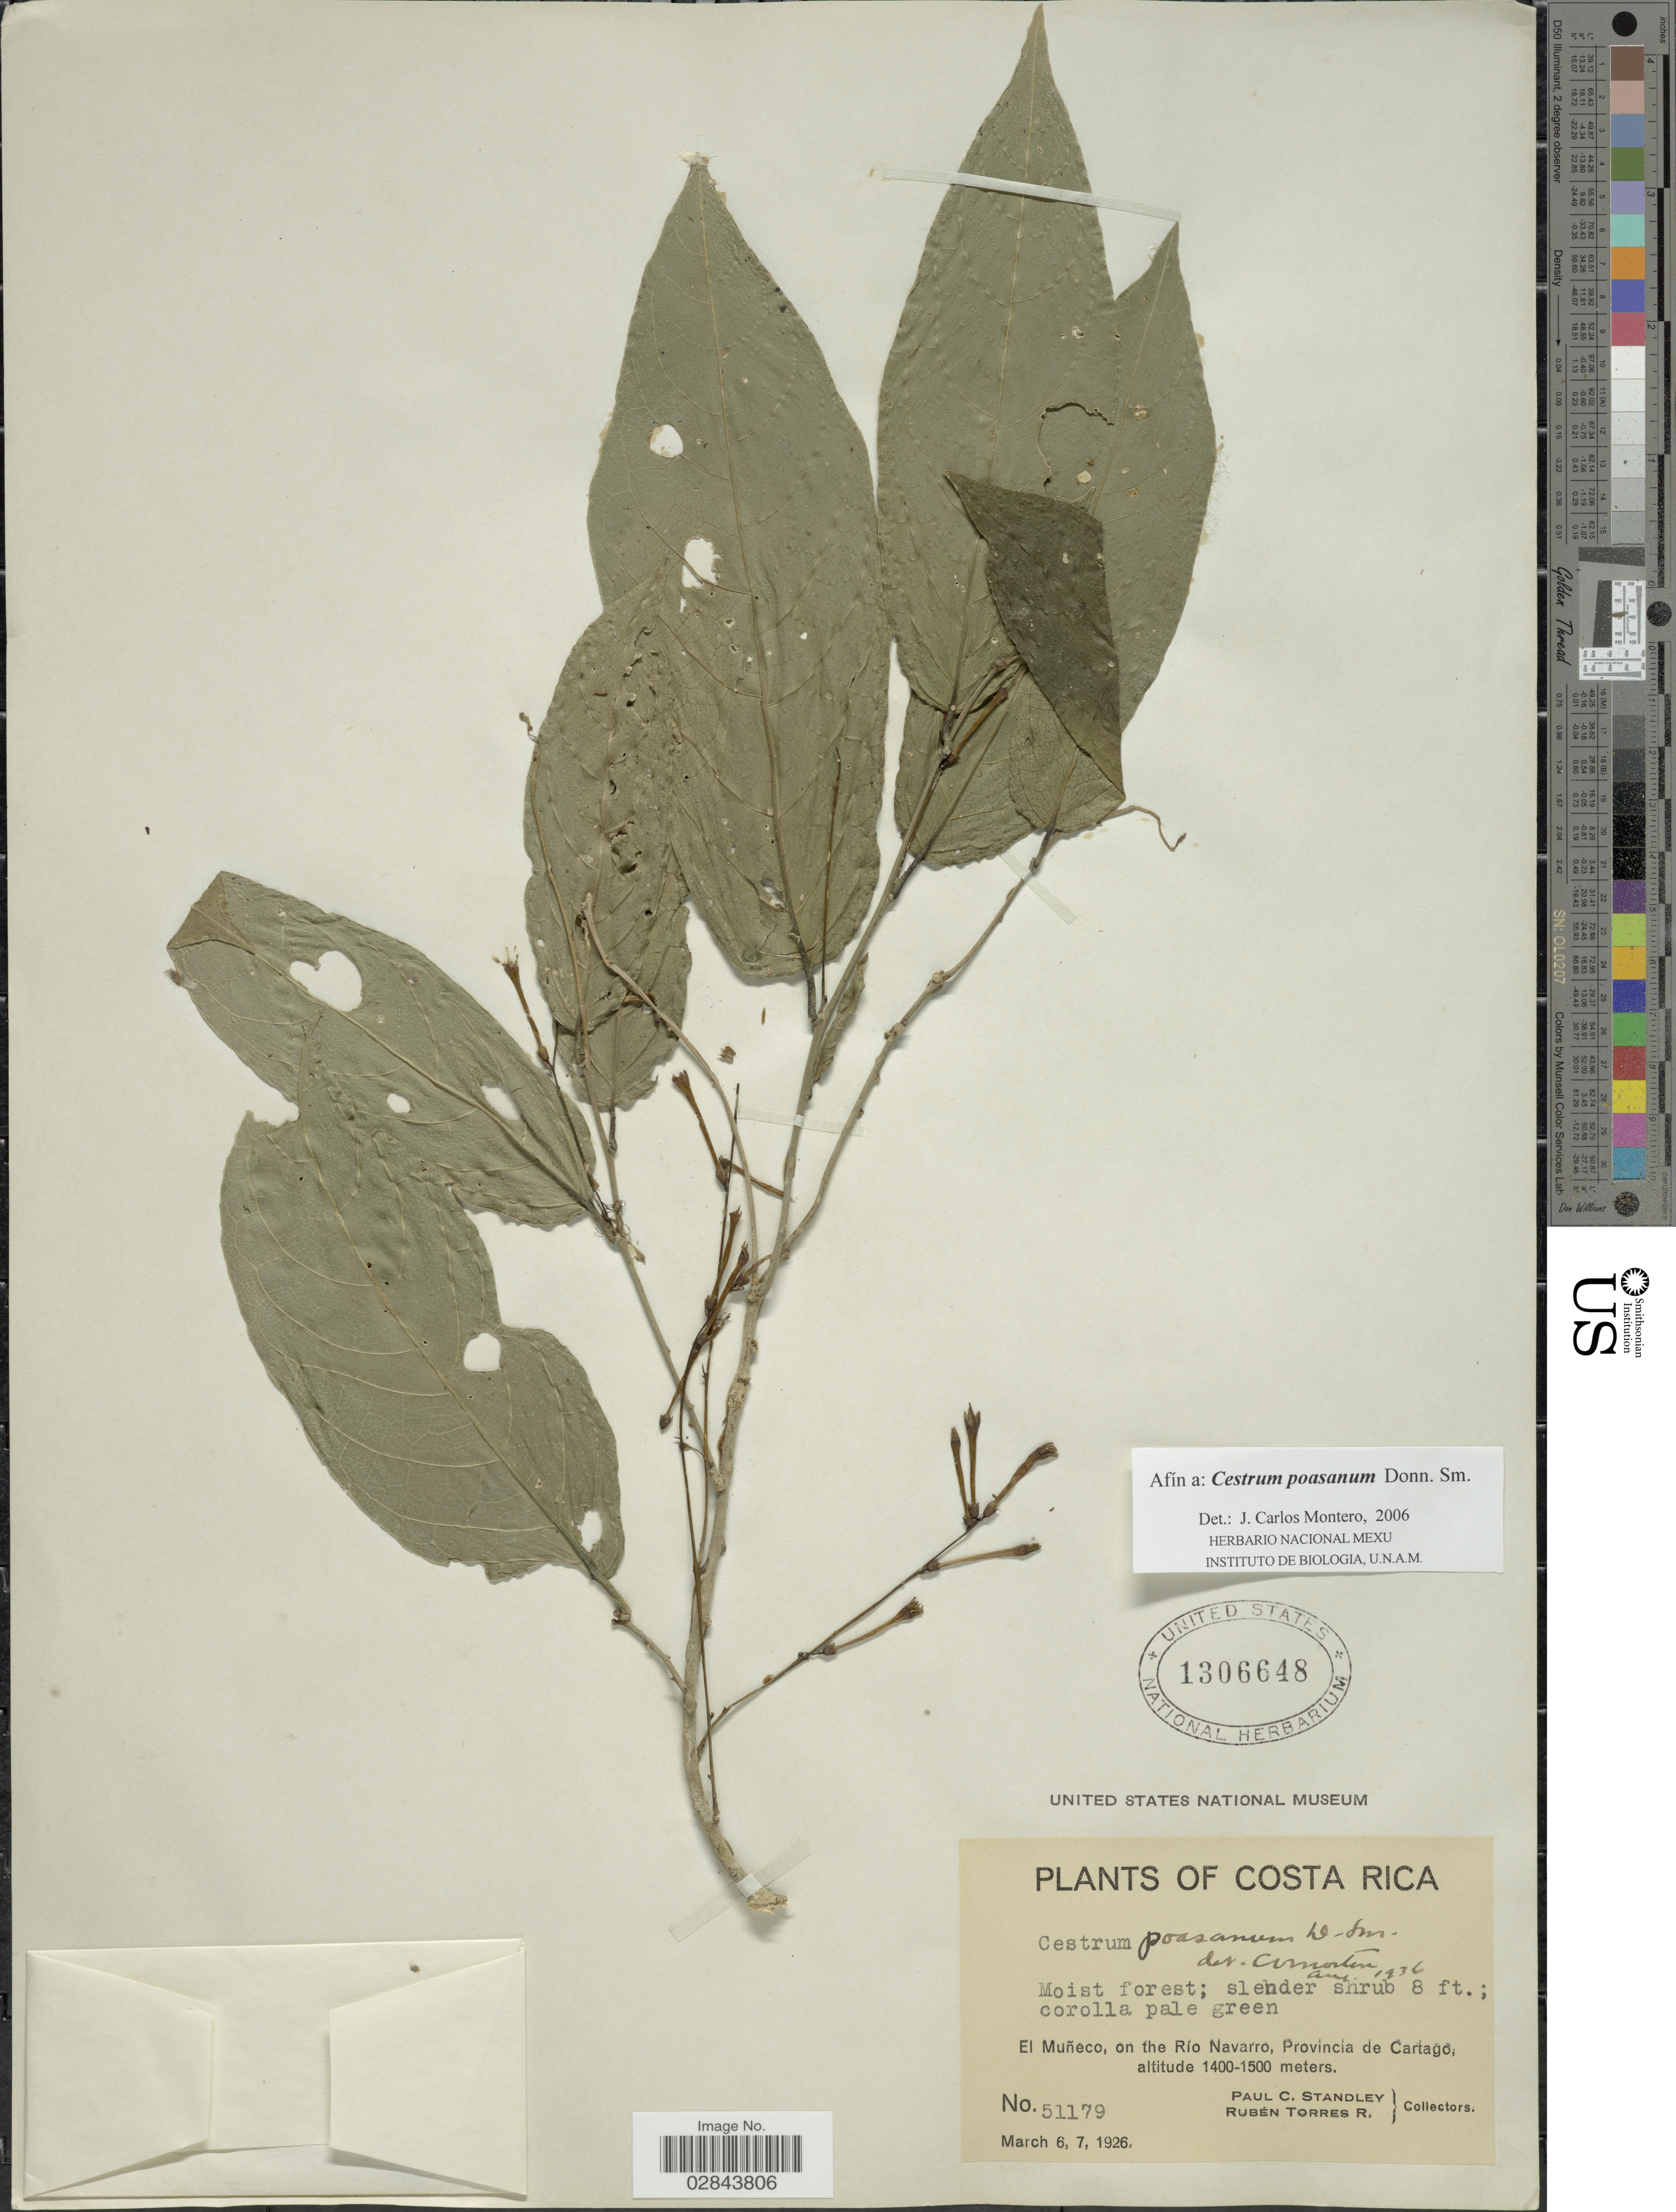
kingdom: Plantae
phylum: Tracheophyta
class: Magnoliopsida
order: Solanales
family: Solanaceae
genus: Cestrum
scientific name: Cestrum poasanum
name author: Donn. Sm.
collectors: P. C. Standley & R. Torres Rojas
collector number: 51179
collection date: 1926-03-06/1926-03-07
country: Costa Rica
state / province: Cartago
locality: El Muñeco, on the Río Navarro, Provincia Cartago.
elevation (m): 1400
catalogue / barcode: US 1306648